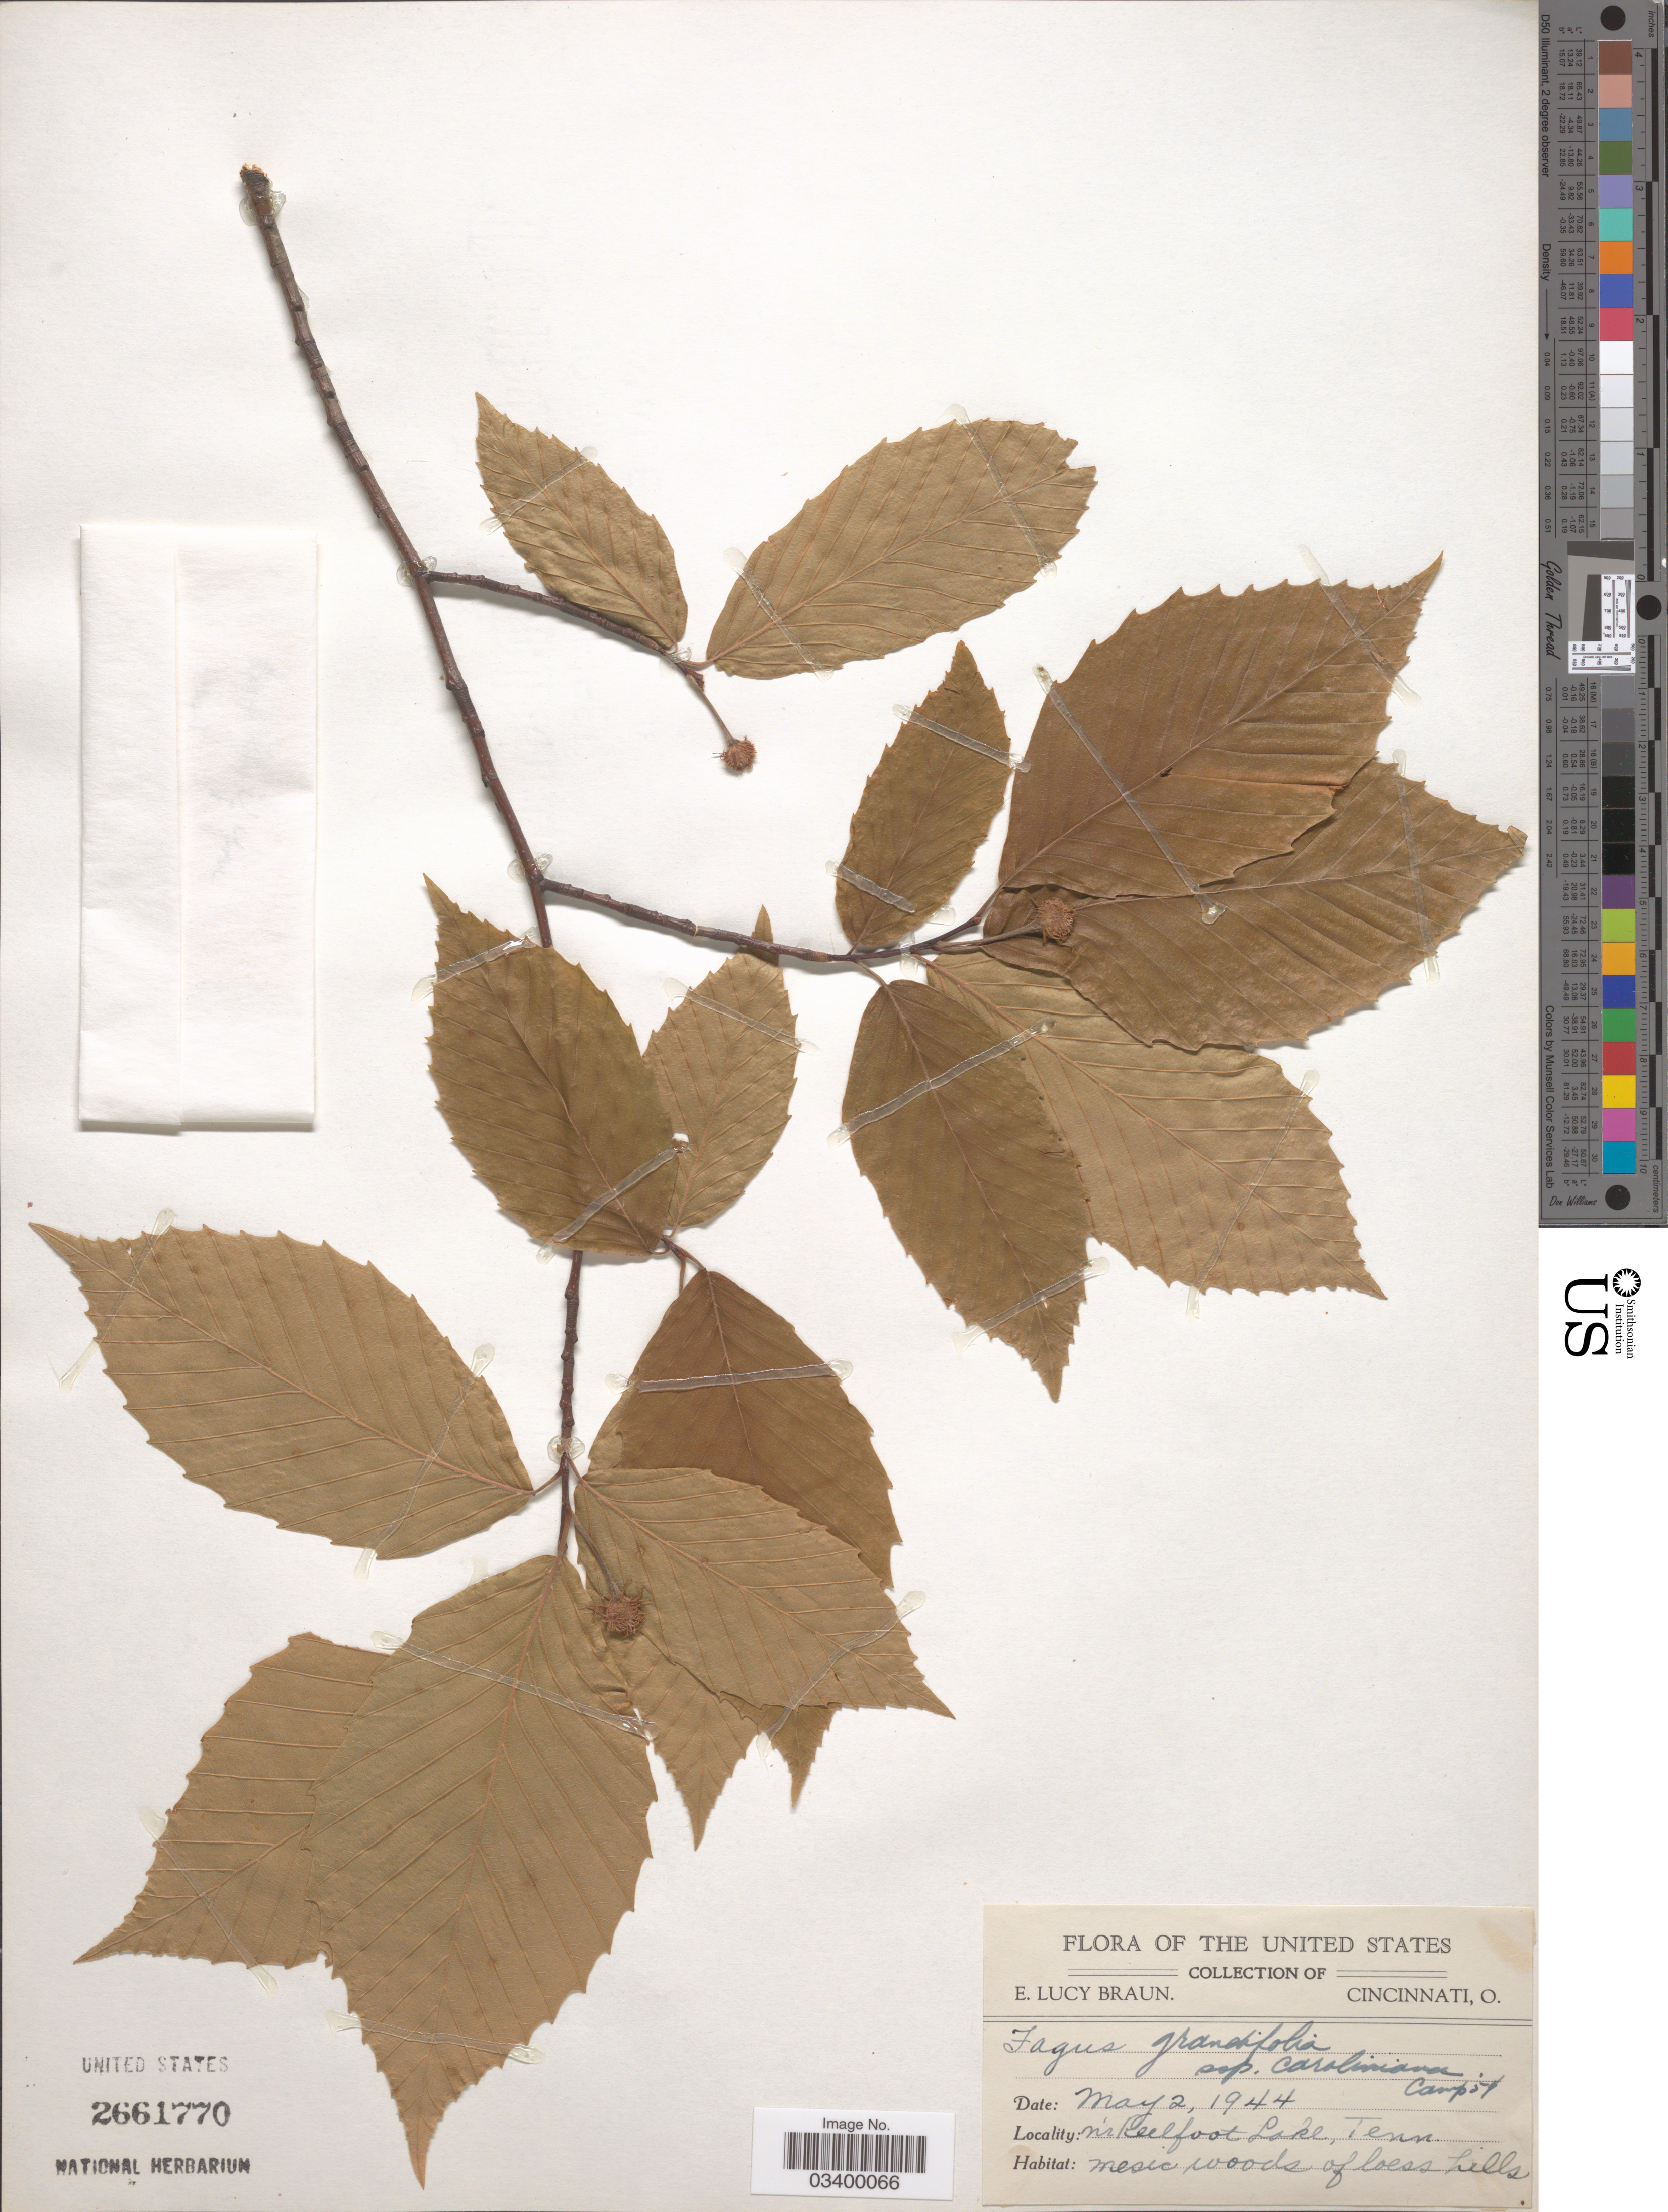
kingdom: Plantae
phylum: Tracheophyta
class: Magnoliopsida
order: Fagales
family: Fagaceae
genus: Fagus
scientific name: Fagus grandifolia subsp. caroliniana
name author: (Loudon) Fernald & Rehder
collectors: E. L. Braun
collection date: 1944-05-02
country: United States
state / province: Tennessee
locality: N'r Reelfoot Lake.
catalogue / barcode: US 2661770